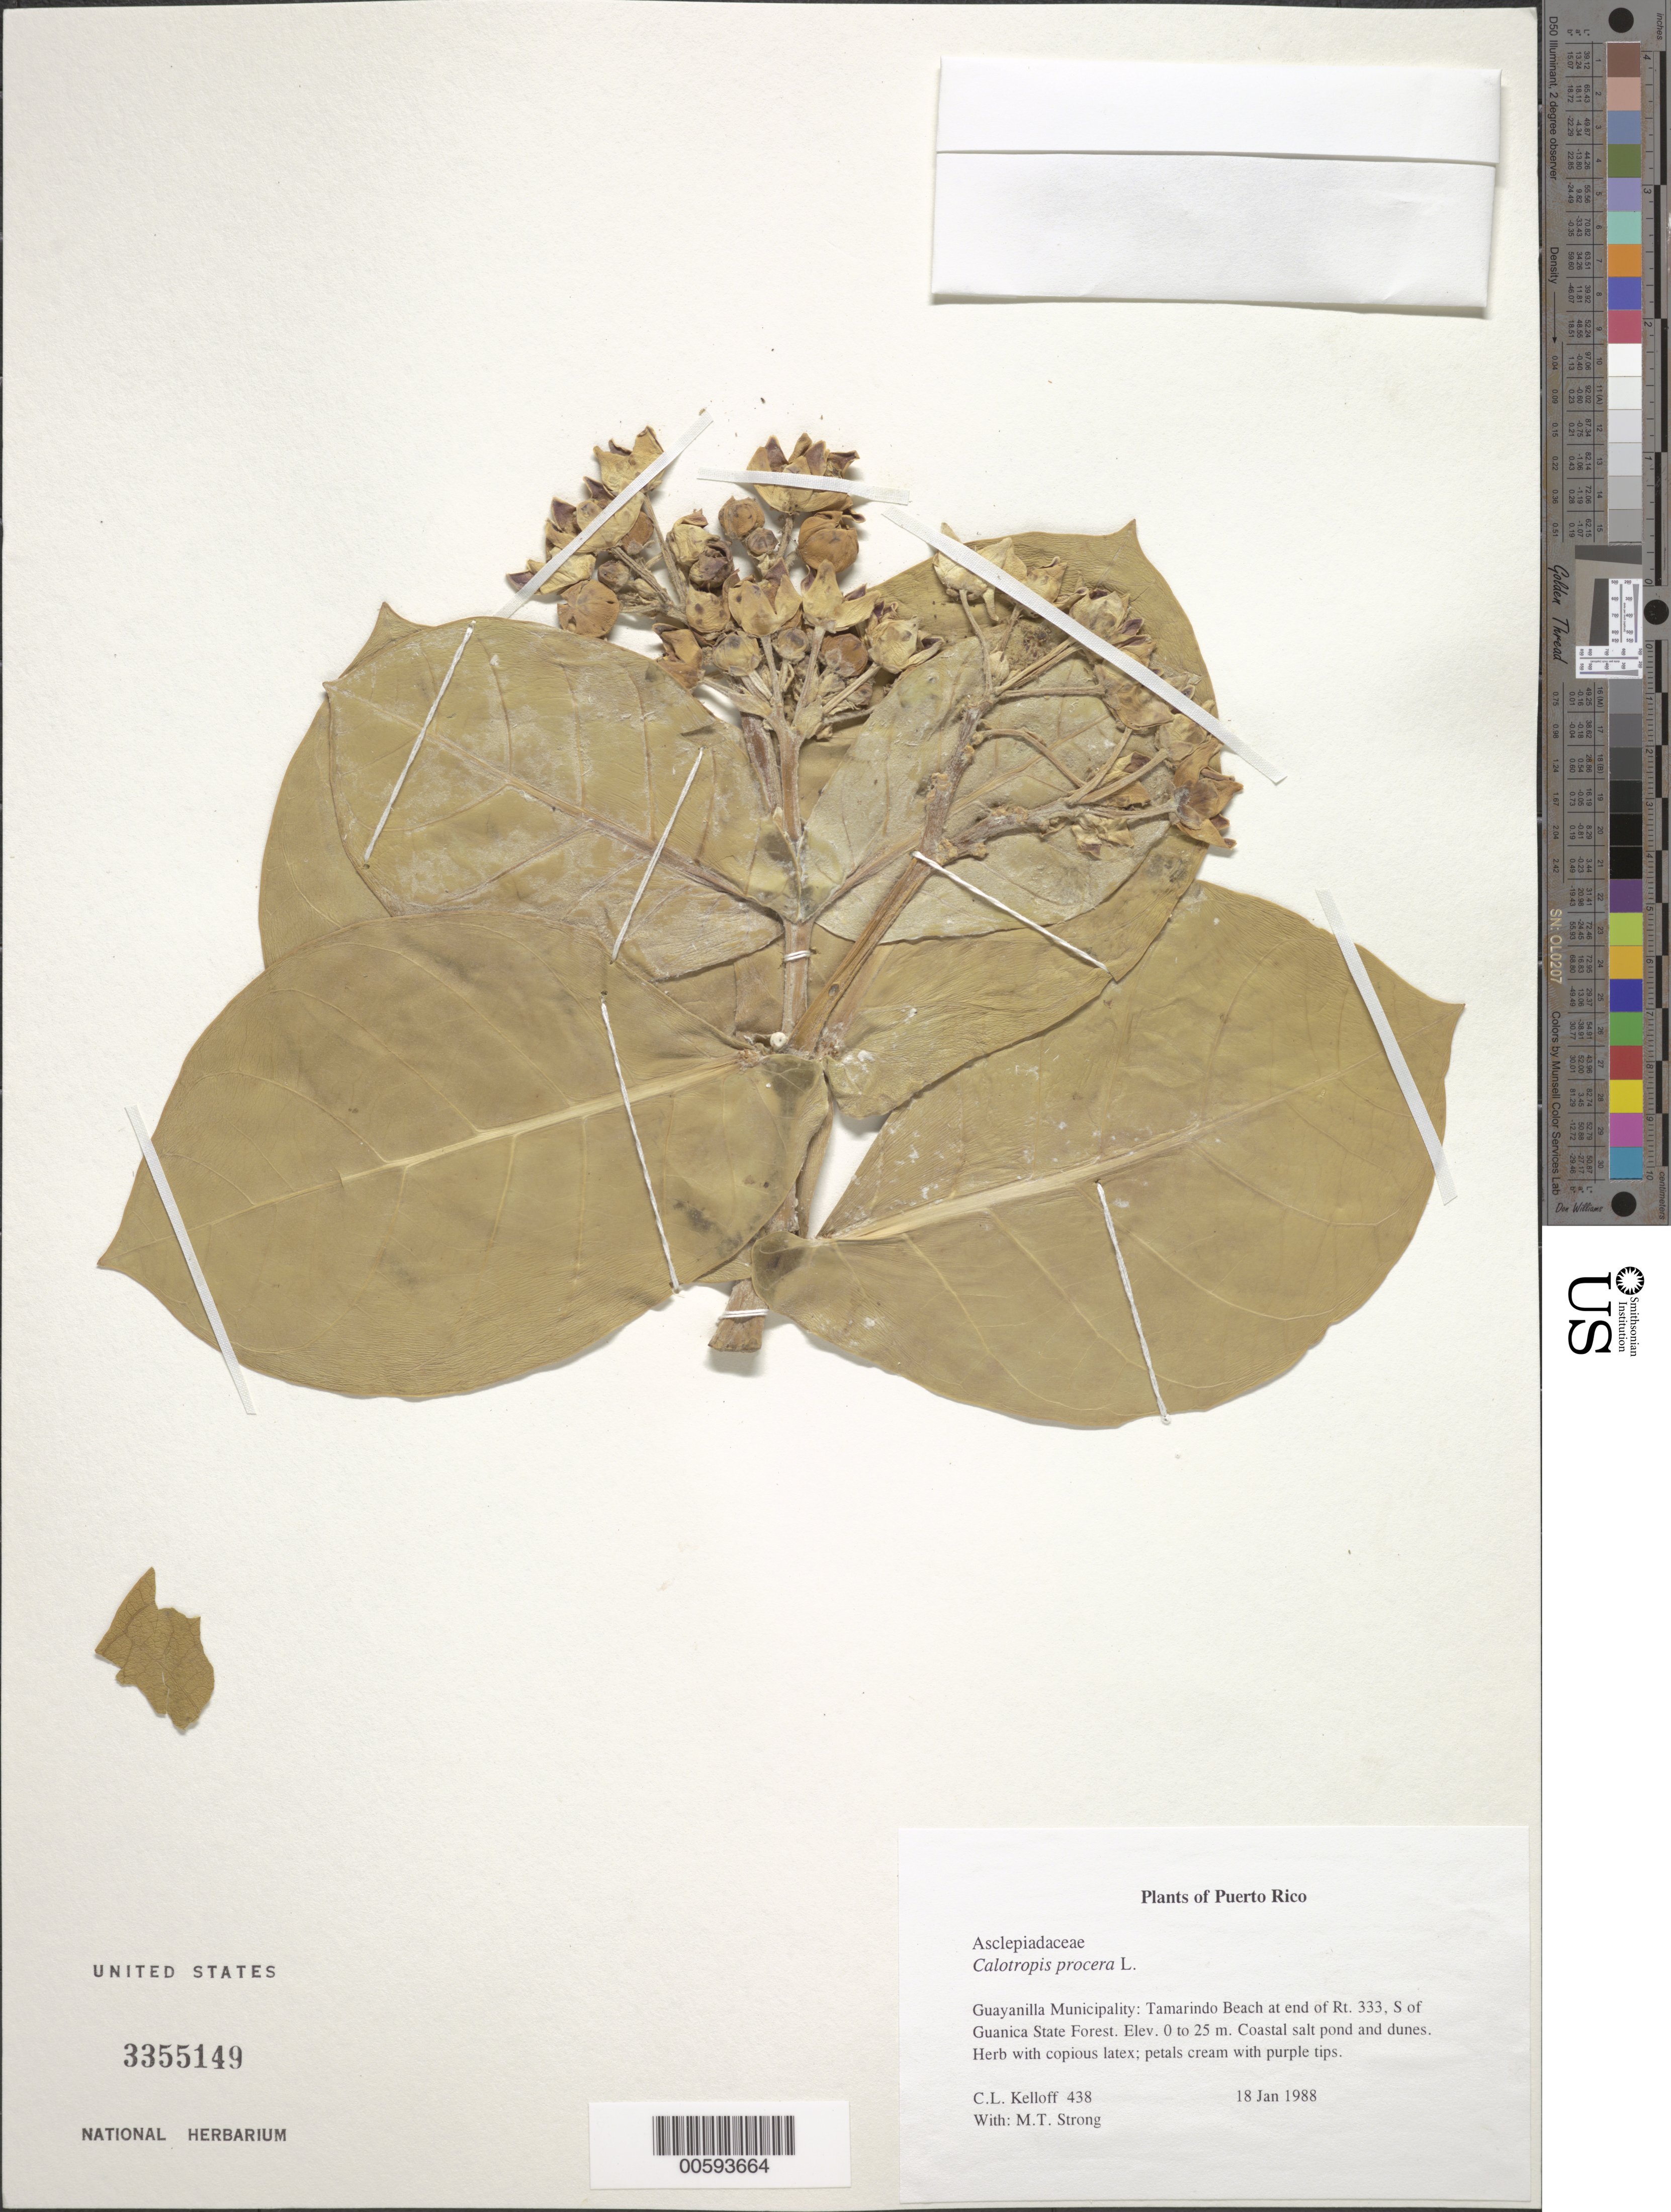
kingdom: Plantae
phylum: Tracheophyta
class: Magnoliopsida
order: Gentianales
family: Apocynaceae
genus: Calotropis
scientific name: Calotropis procera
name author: (Aiton) W.T. Aiton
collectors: C. L. Kelloff & M. T. Strong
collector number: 438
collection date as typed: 18 Jan 1988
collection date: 1988-01-18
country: Puerto Rico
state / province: Guayanilla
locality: Guayanilla Municipality: Tamarindo Beach at end of Rt. 333, S of Guanica State Forest.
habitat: Coastal salt pond and dunes.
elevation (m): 0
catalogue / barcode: US 3355149